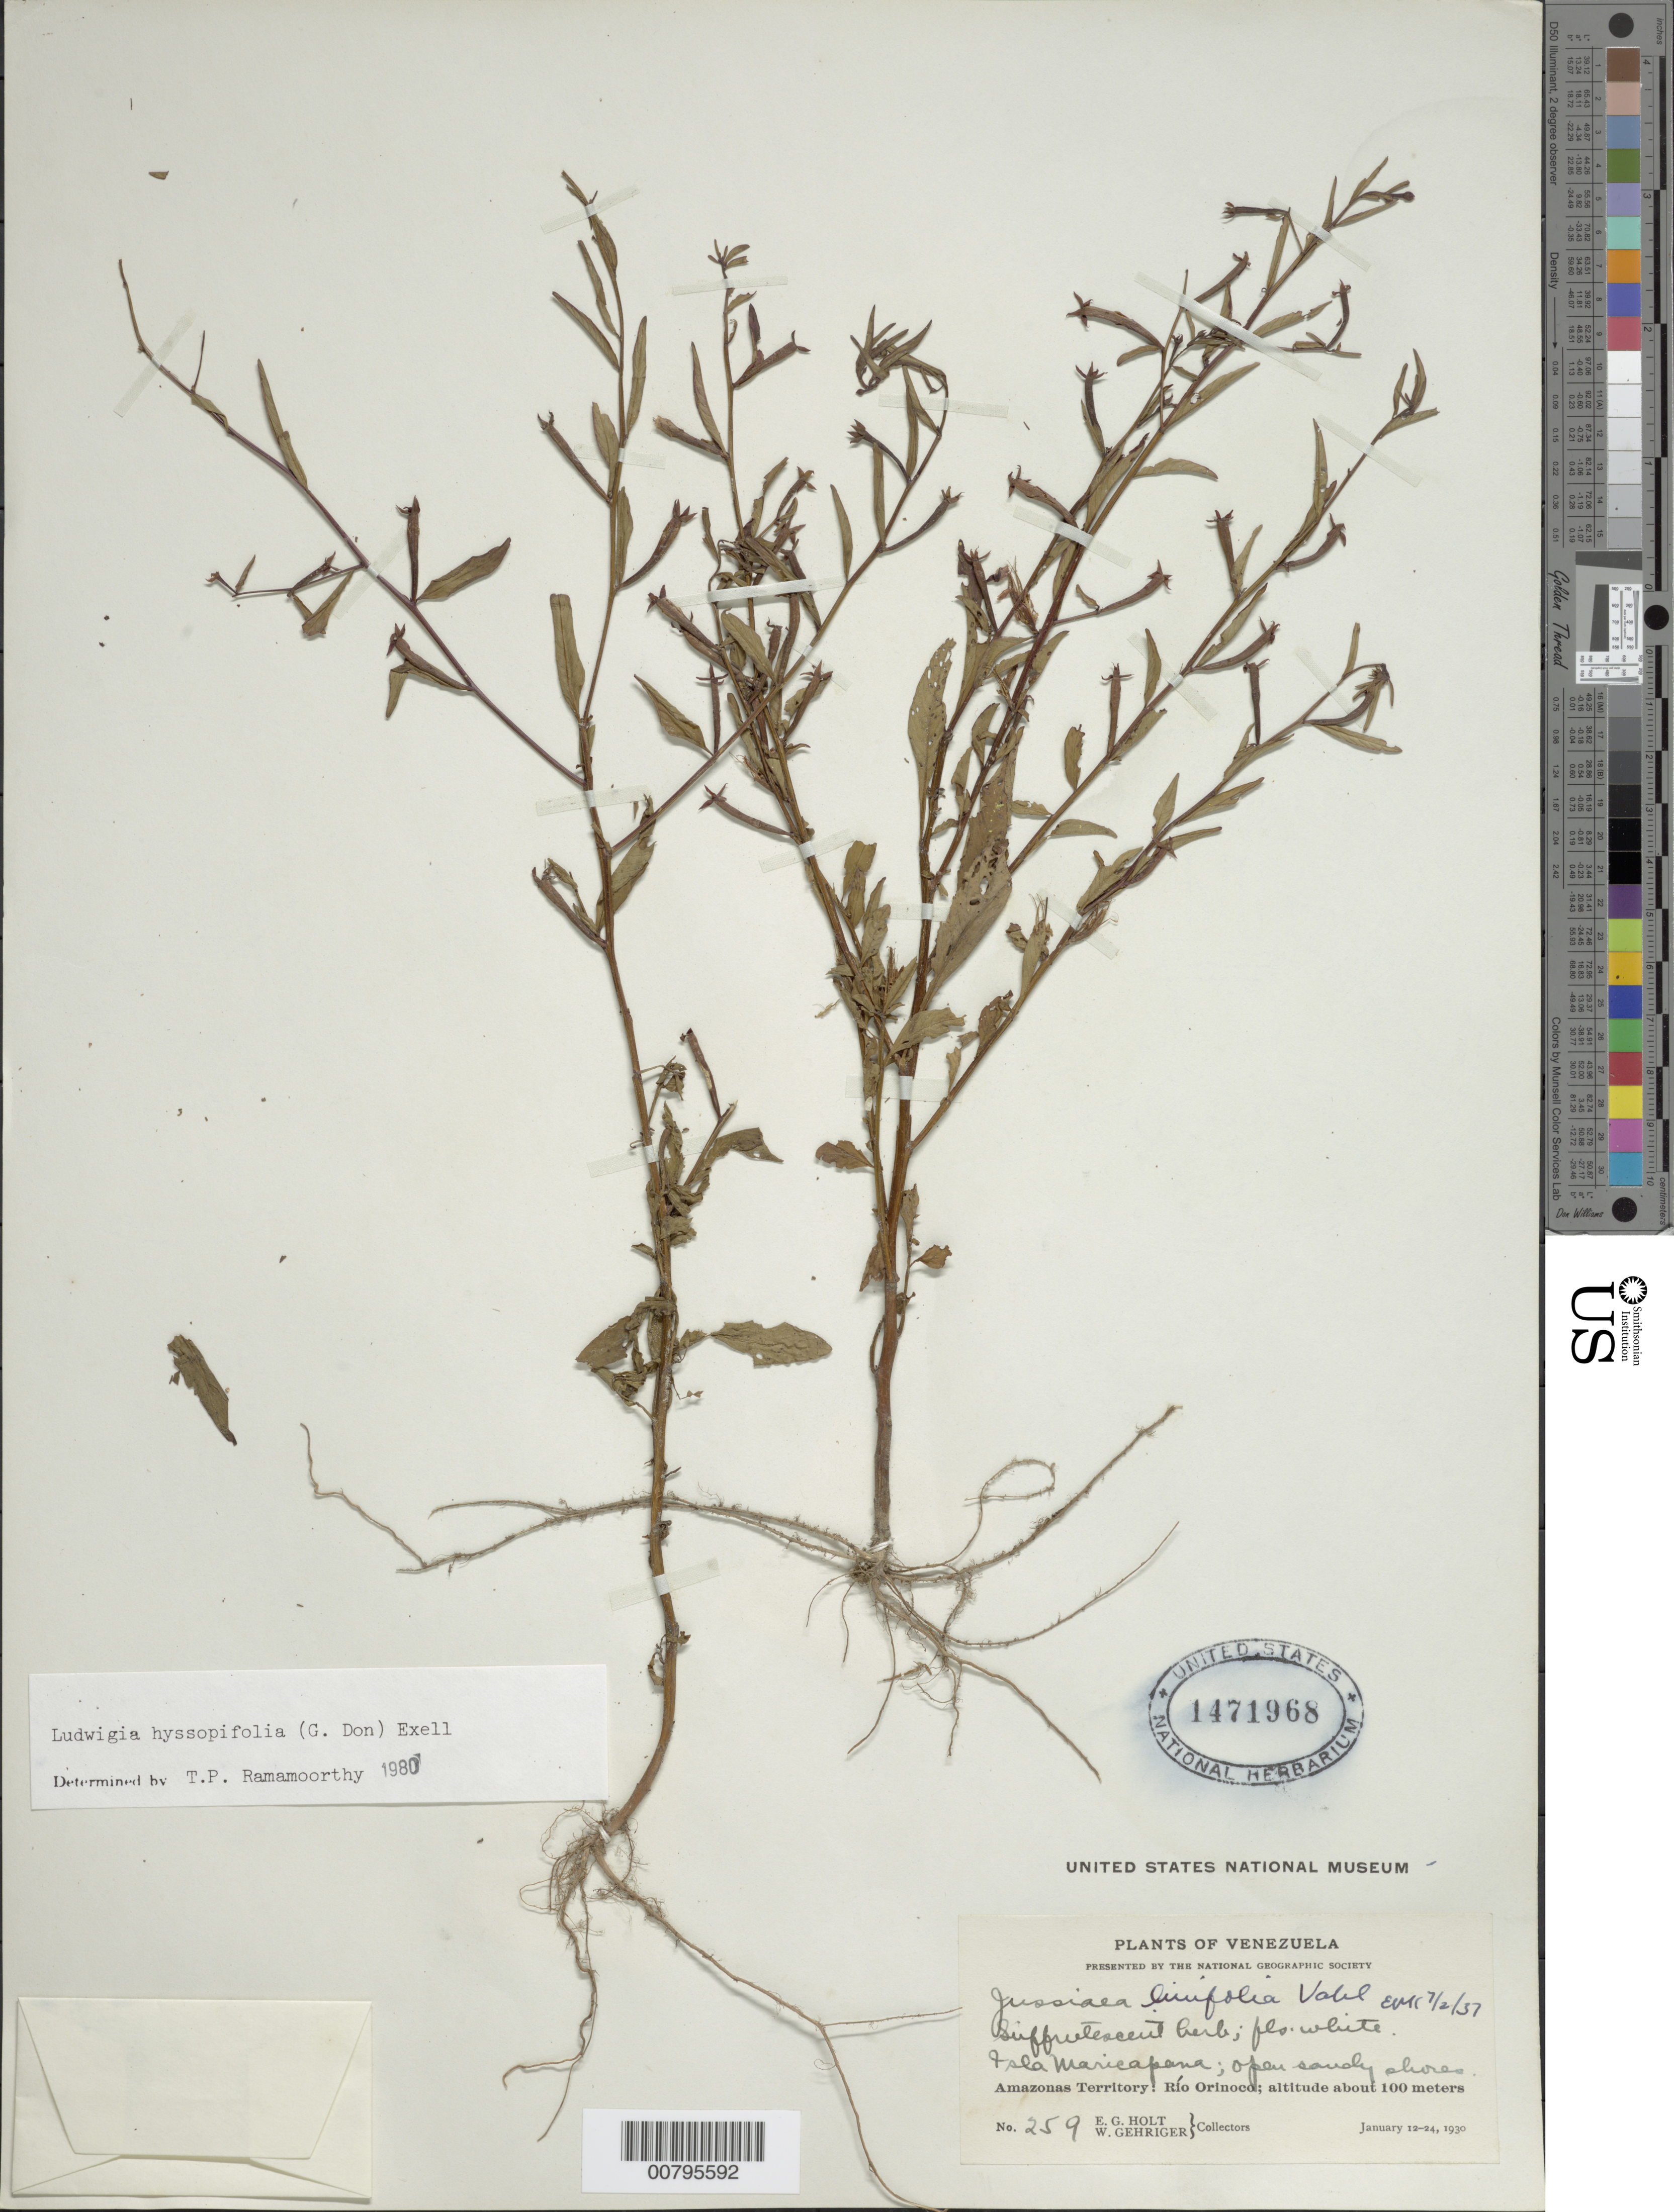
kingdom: Plantae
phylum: Tracheophyta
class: Magnoliopsida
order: Myrtales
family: Onagraceae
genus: Ludwigia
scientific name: Ludwigia hyssopifolia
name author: (G. Don) Exell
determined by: Ramamoorthy, T. P.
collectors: E. Holt & W. Gehriger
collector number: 259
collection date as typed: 12-Jan-30 to 24-Jan-30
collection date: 1930-01-12/1930-01-24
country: Venezuela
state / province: Amazonas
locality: Río Orinoco, Isla Maricapana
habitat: Open sandy shores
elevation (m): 100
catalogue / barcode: US 1471968